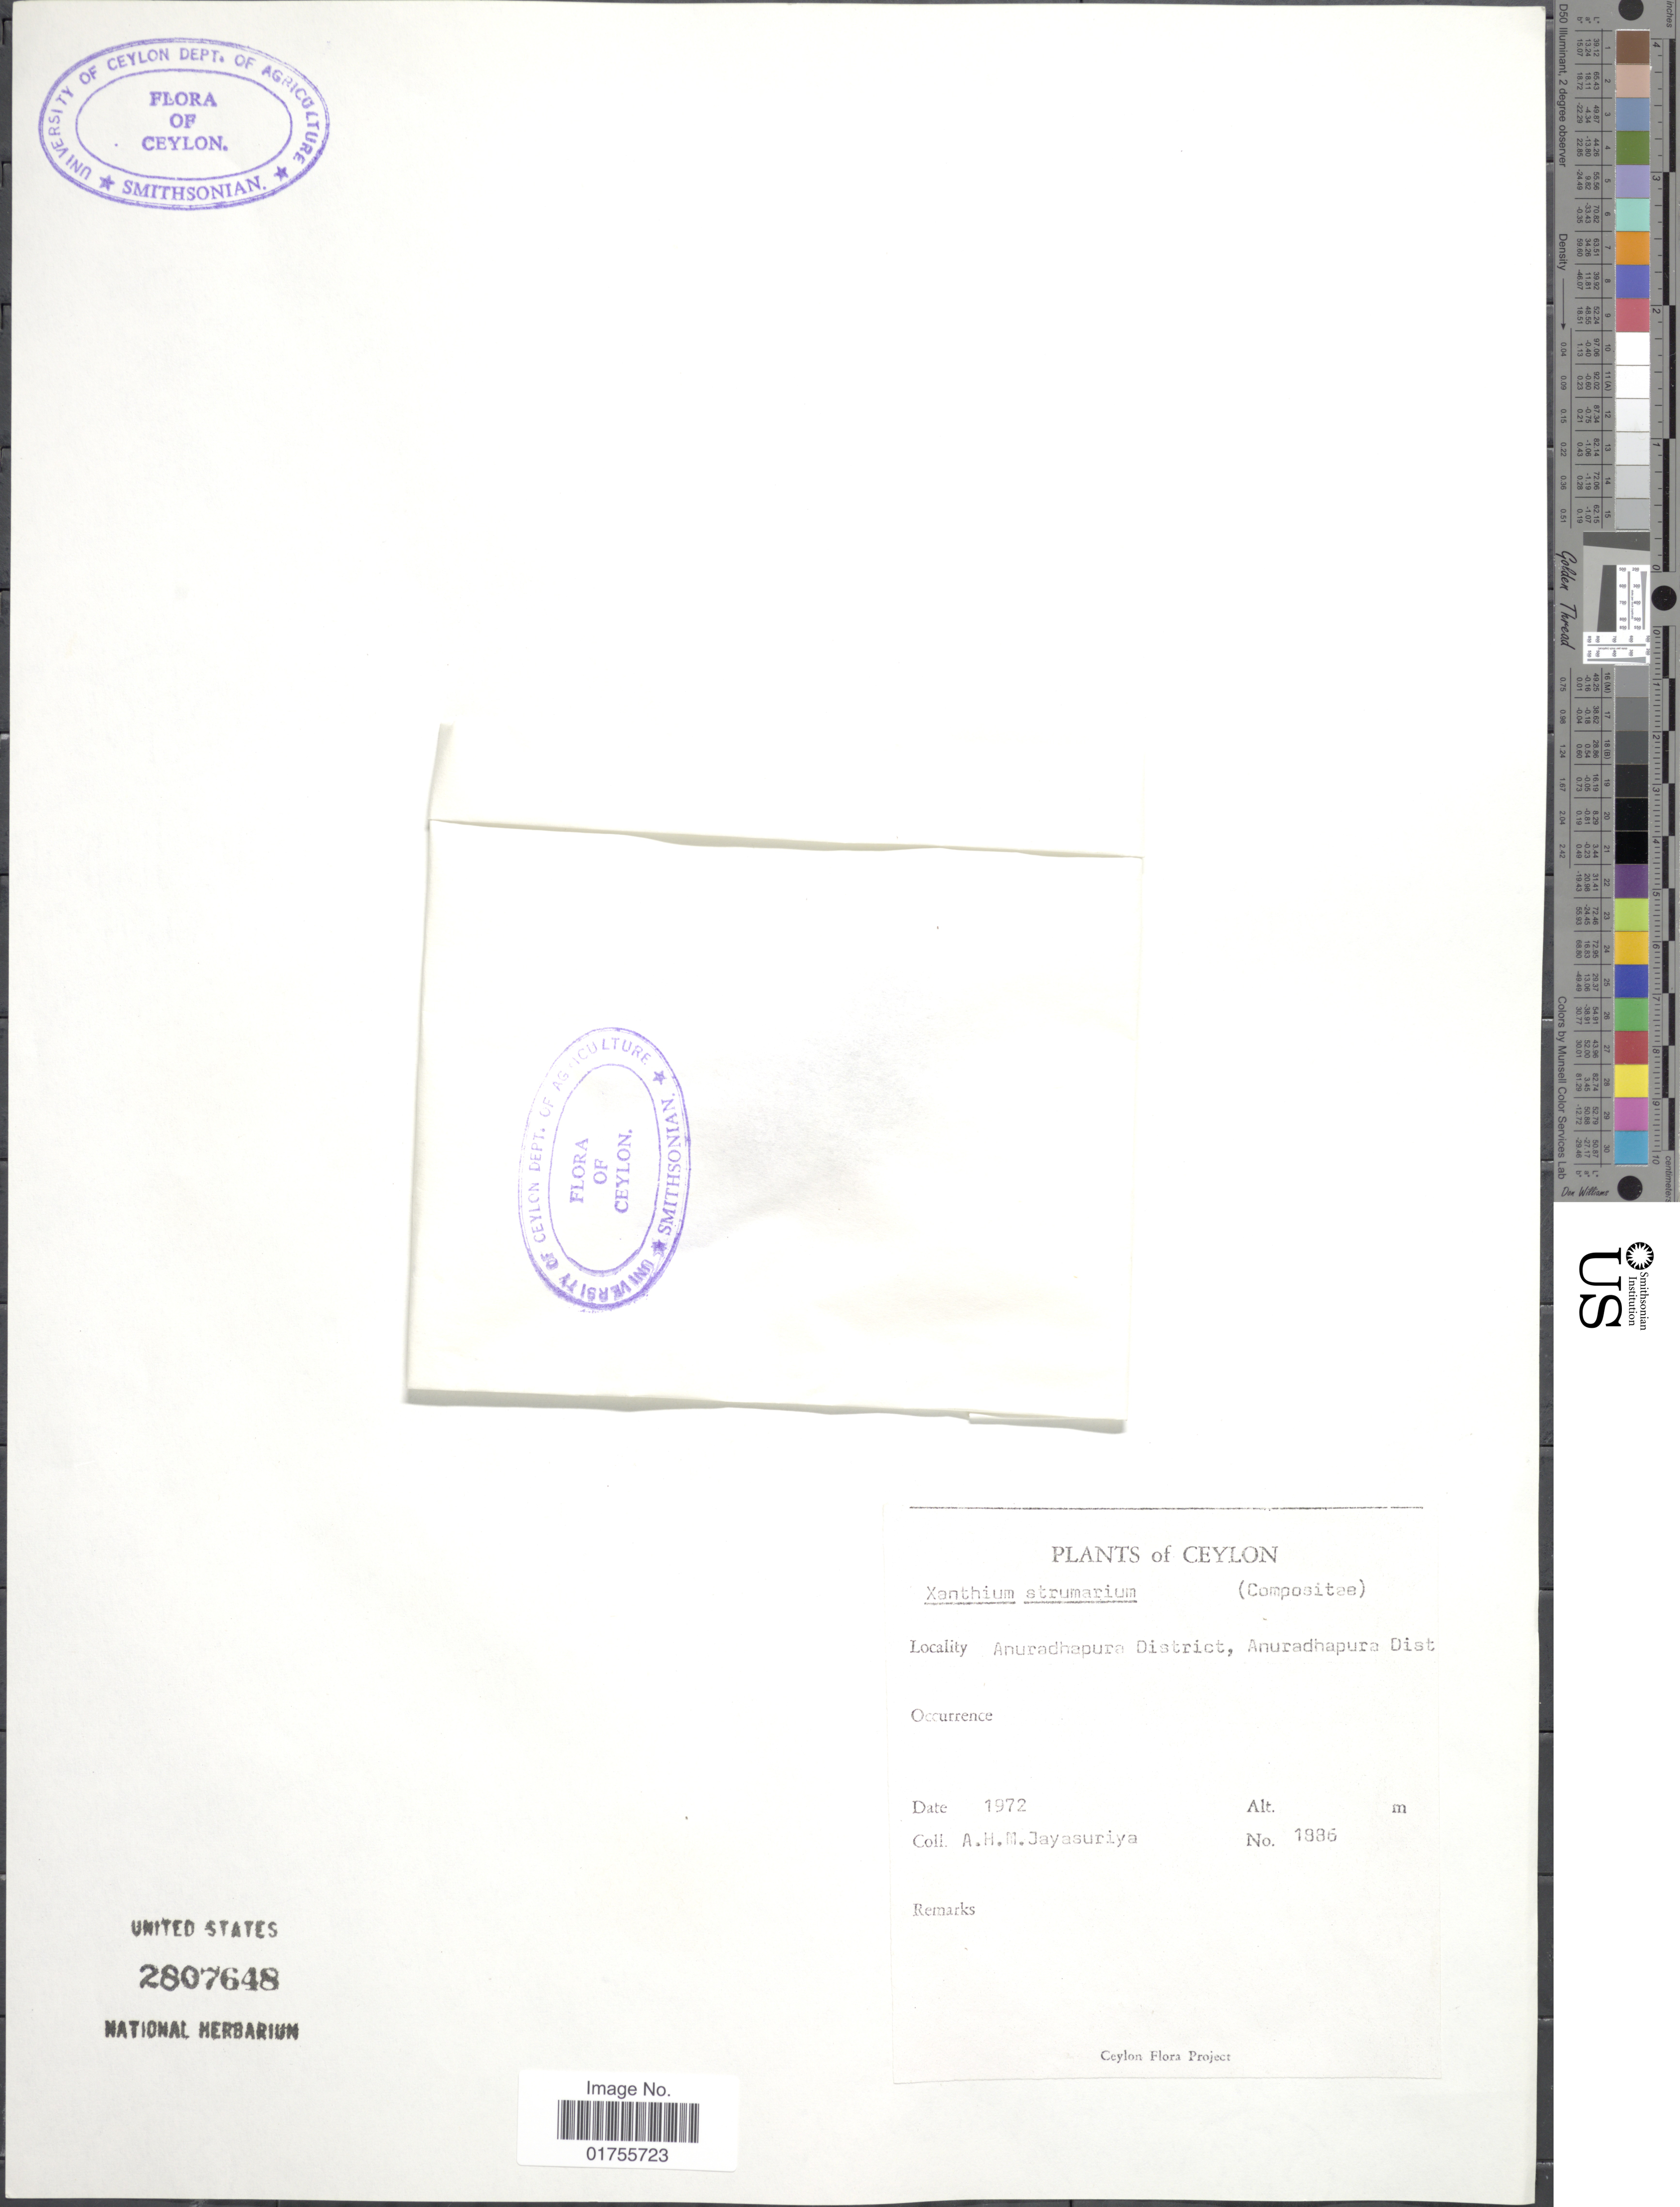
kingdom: Plantae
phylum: Tracheophyta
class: Magnoliopsida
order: Asterales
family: Asteraceae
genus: Xanthium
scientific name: Xanthium strumarium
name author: L.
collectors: A. H. Jayasuriya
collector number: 1886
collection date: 1972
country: Sri Lanka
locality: Ceylon, Anuradhapura District, Anuradhapura Dist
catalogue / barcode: US 2807648